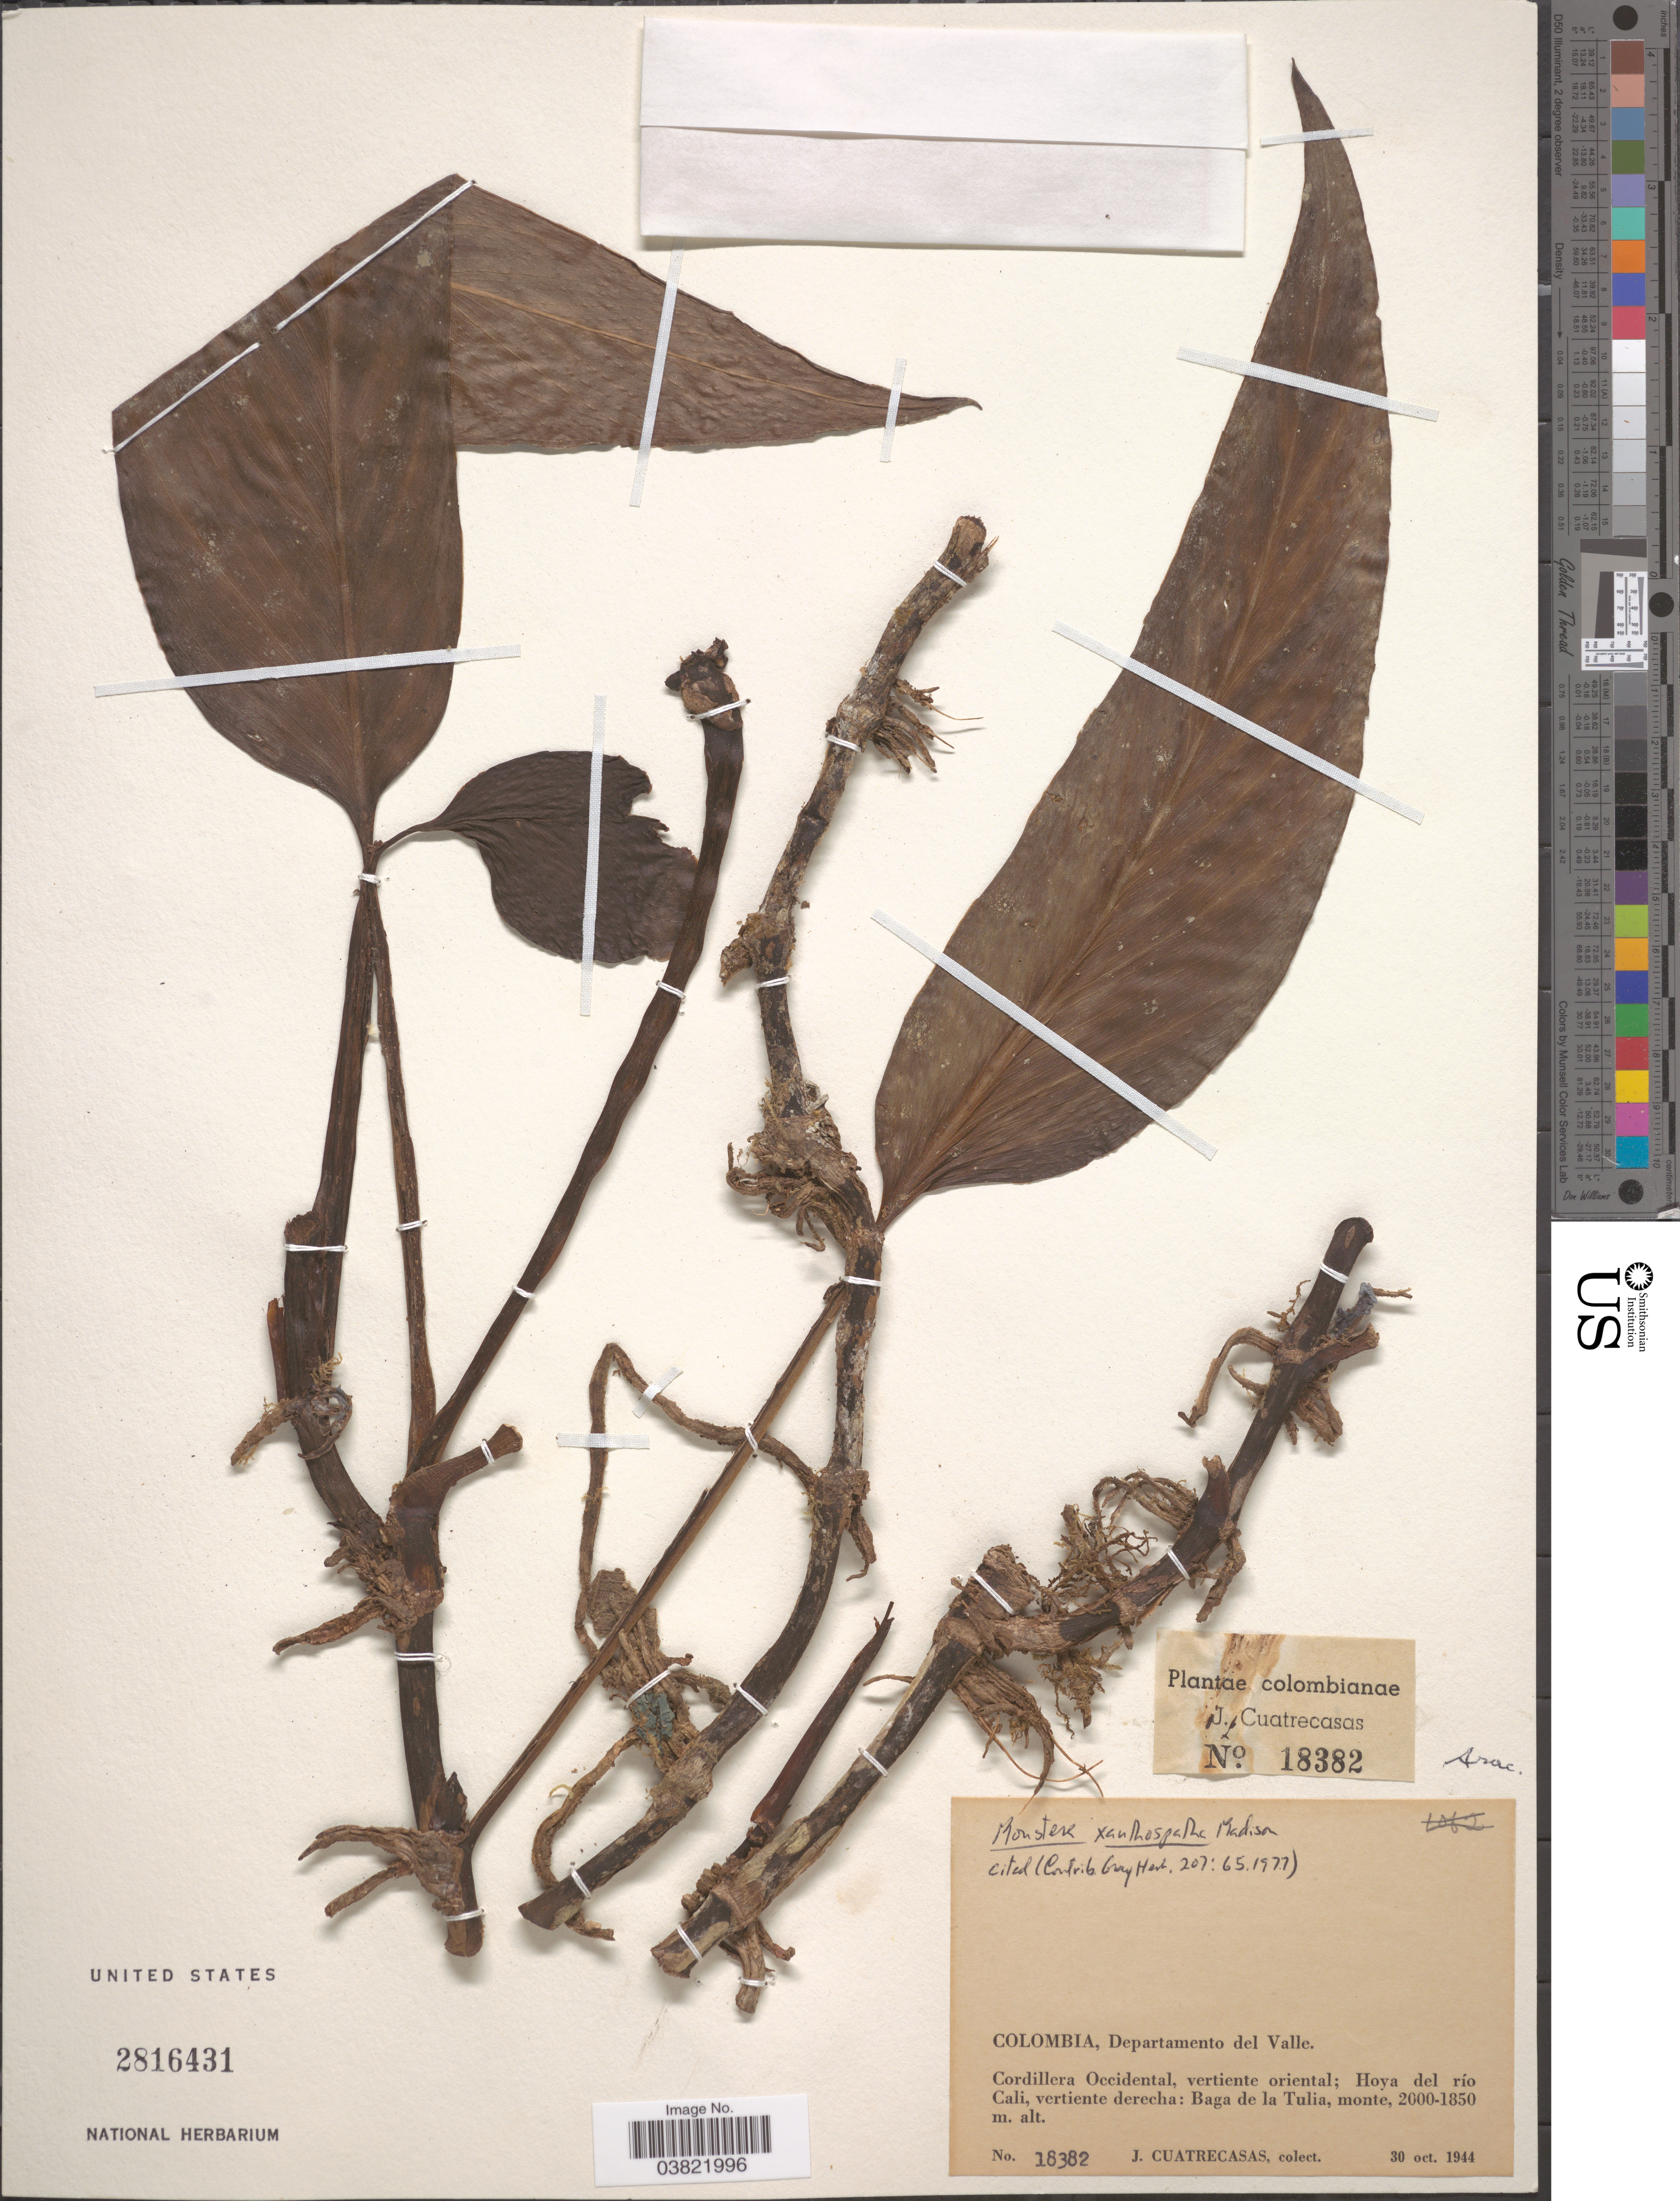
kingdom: Plantae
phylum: Tracheophyta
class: Liliopsida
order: Alismatales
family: Araceae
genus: Monstera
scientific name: Monstera xanthospatha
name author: Madison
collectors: J. Cuatrecasas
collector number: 18382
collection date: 1944-10-30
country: Colombia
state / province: Valle del Cauca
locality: Departamento del Valle. Cordillera Occidental, vertiente oriental; Hoya del río Cali, vertiente derecha: Baga de la Tulia.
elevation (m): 1850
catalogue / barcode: US 2816431